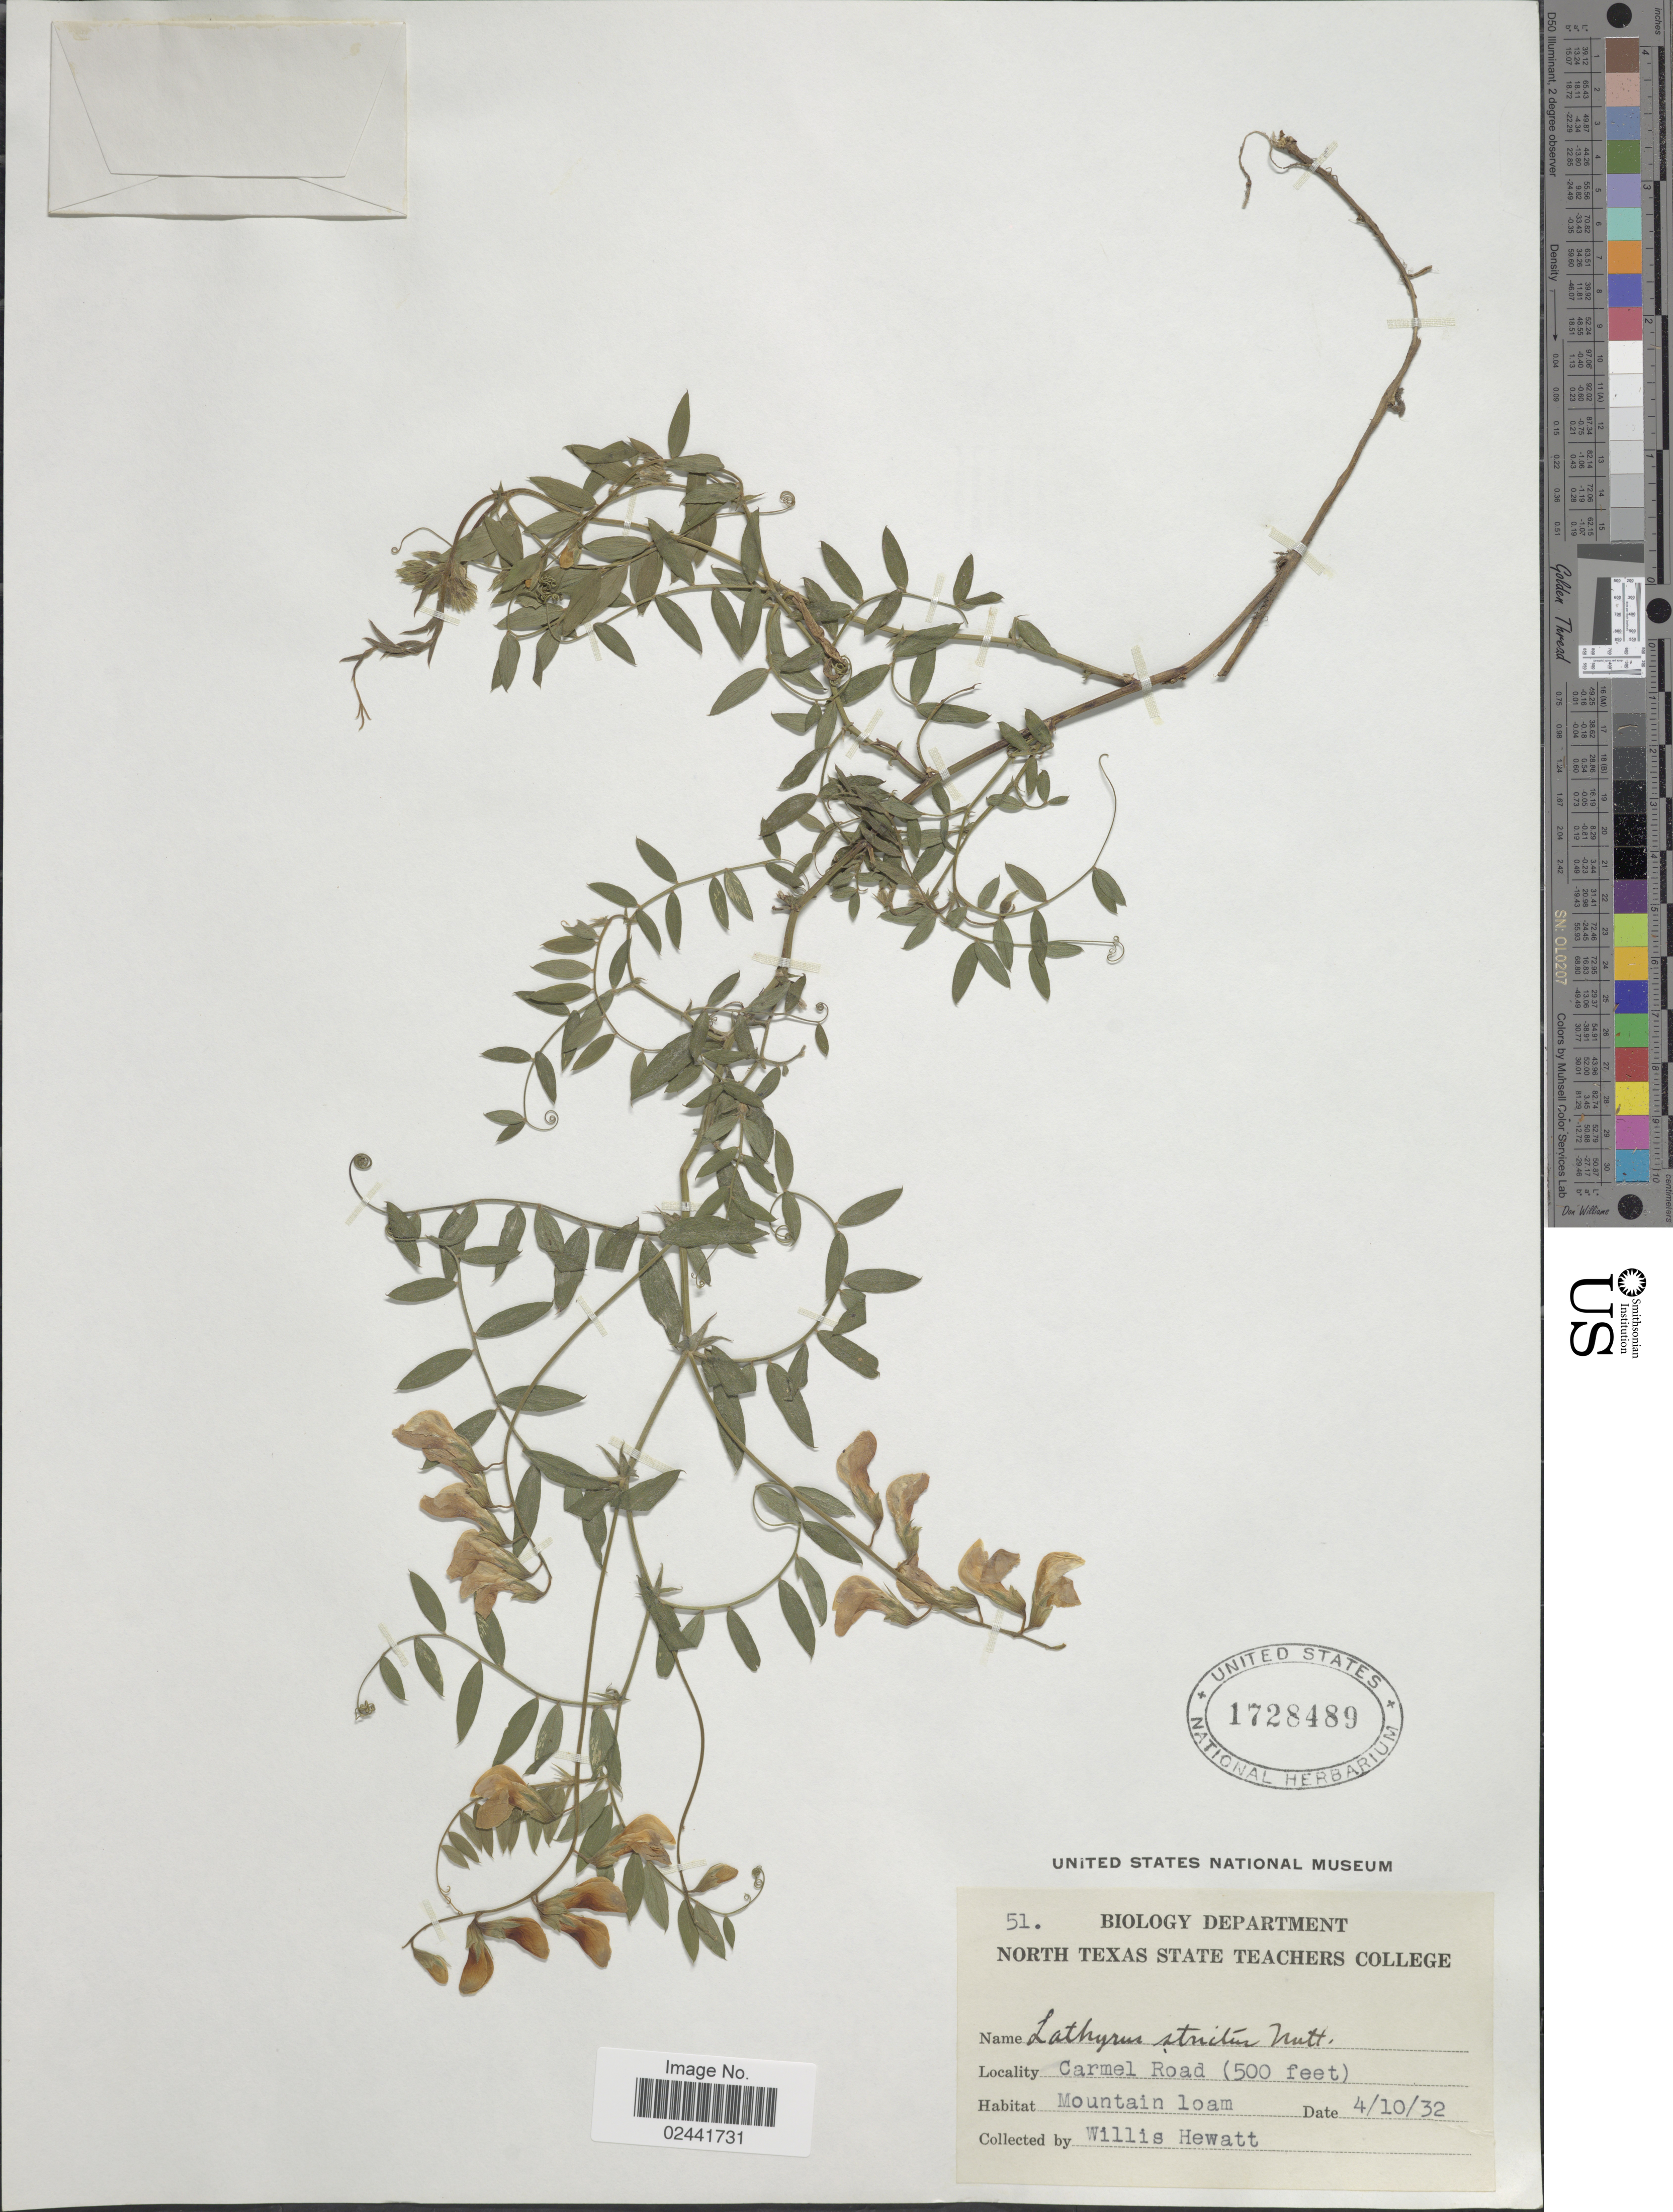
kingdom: Plantae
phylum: Tracheophyta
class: Magnoliopsida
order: Fabales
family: Fabaceae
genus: Lathyrus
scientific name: Lathyrus strictus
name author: G.H. Weber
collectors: W. Hewatt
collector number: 51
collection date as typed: Transcribed d/m/y: 4/10/32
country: United States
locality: Carmel Road, Mountain loam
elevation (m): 152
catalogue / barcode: US 1728489